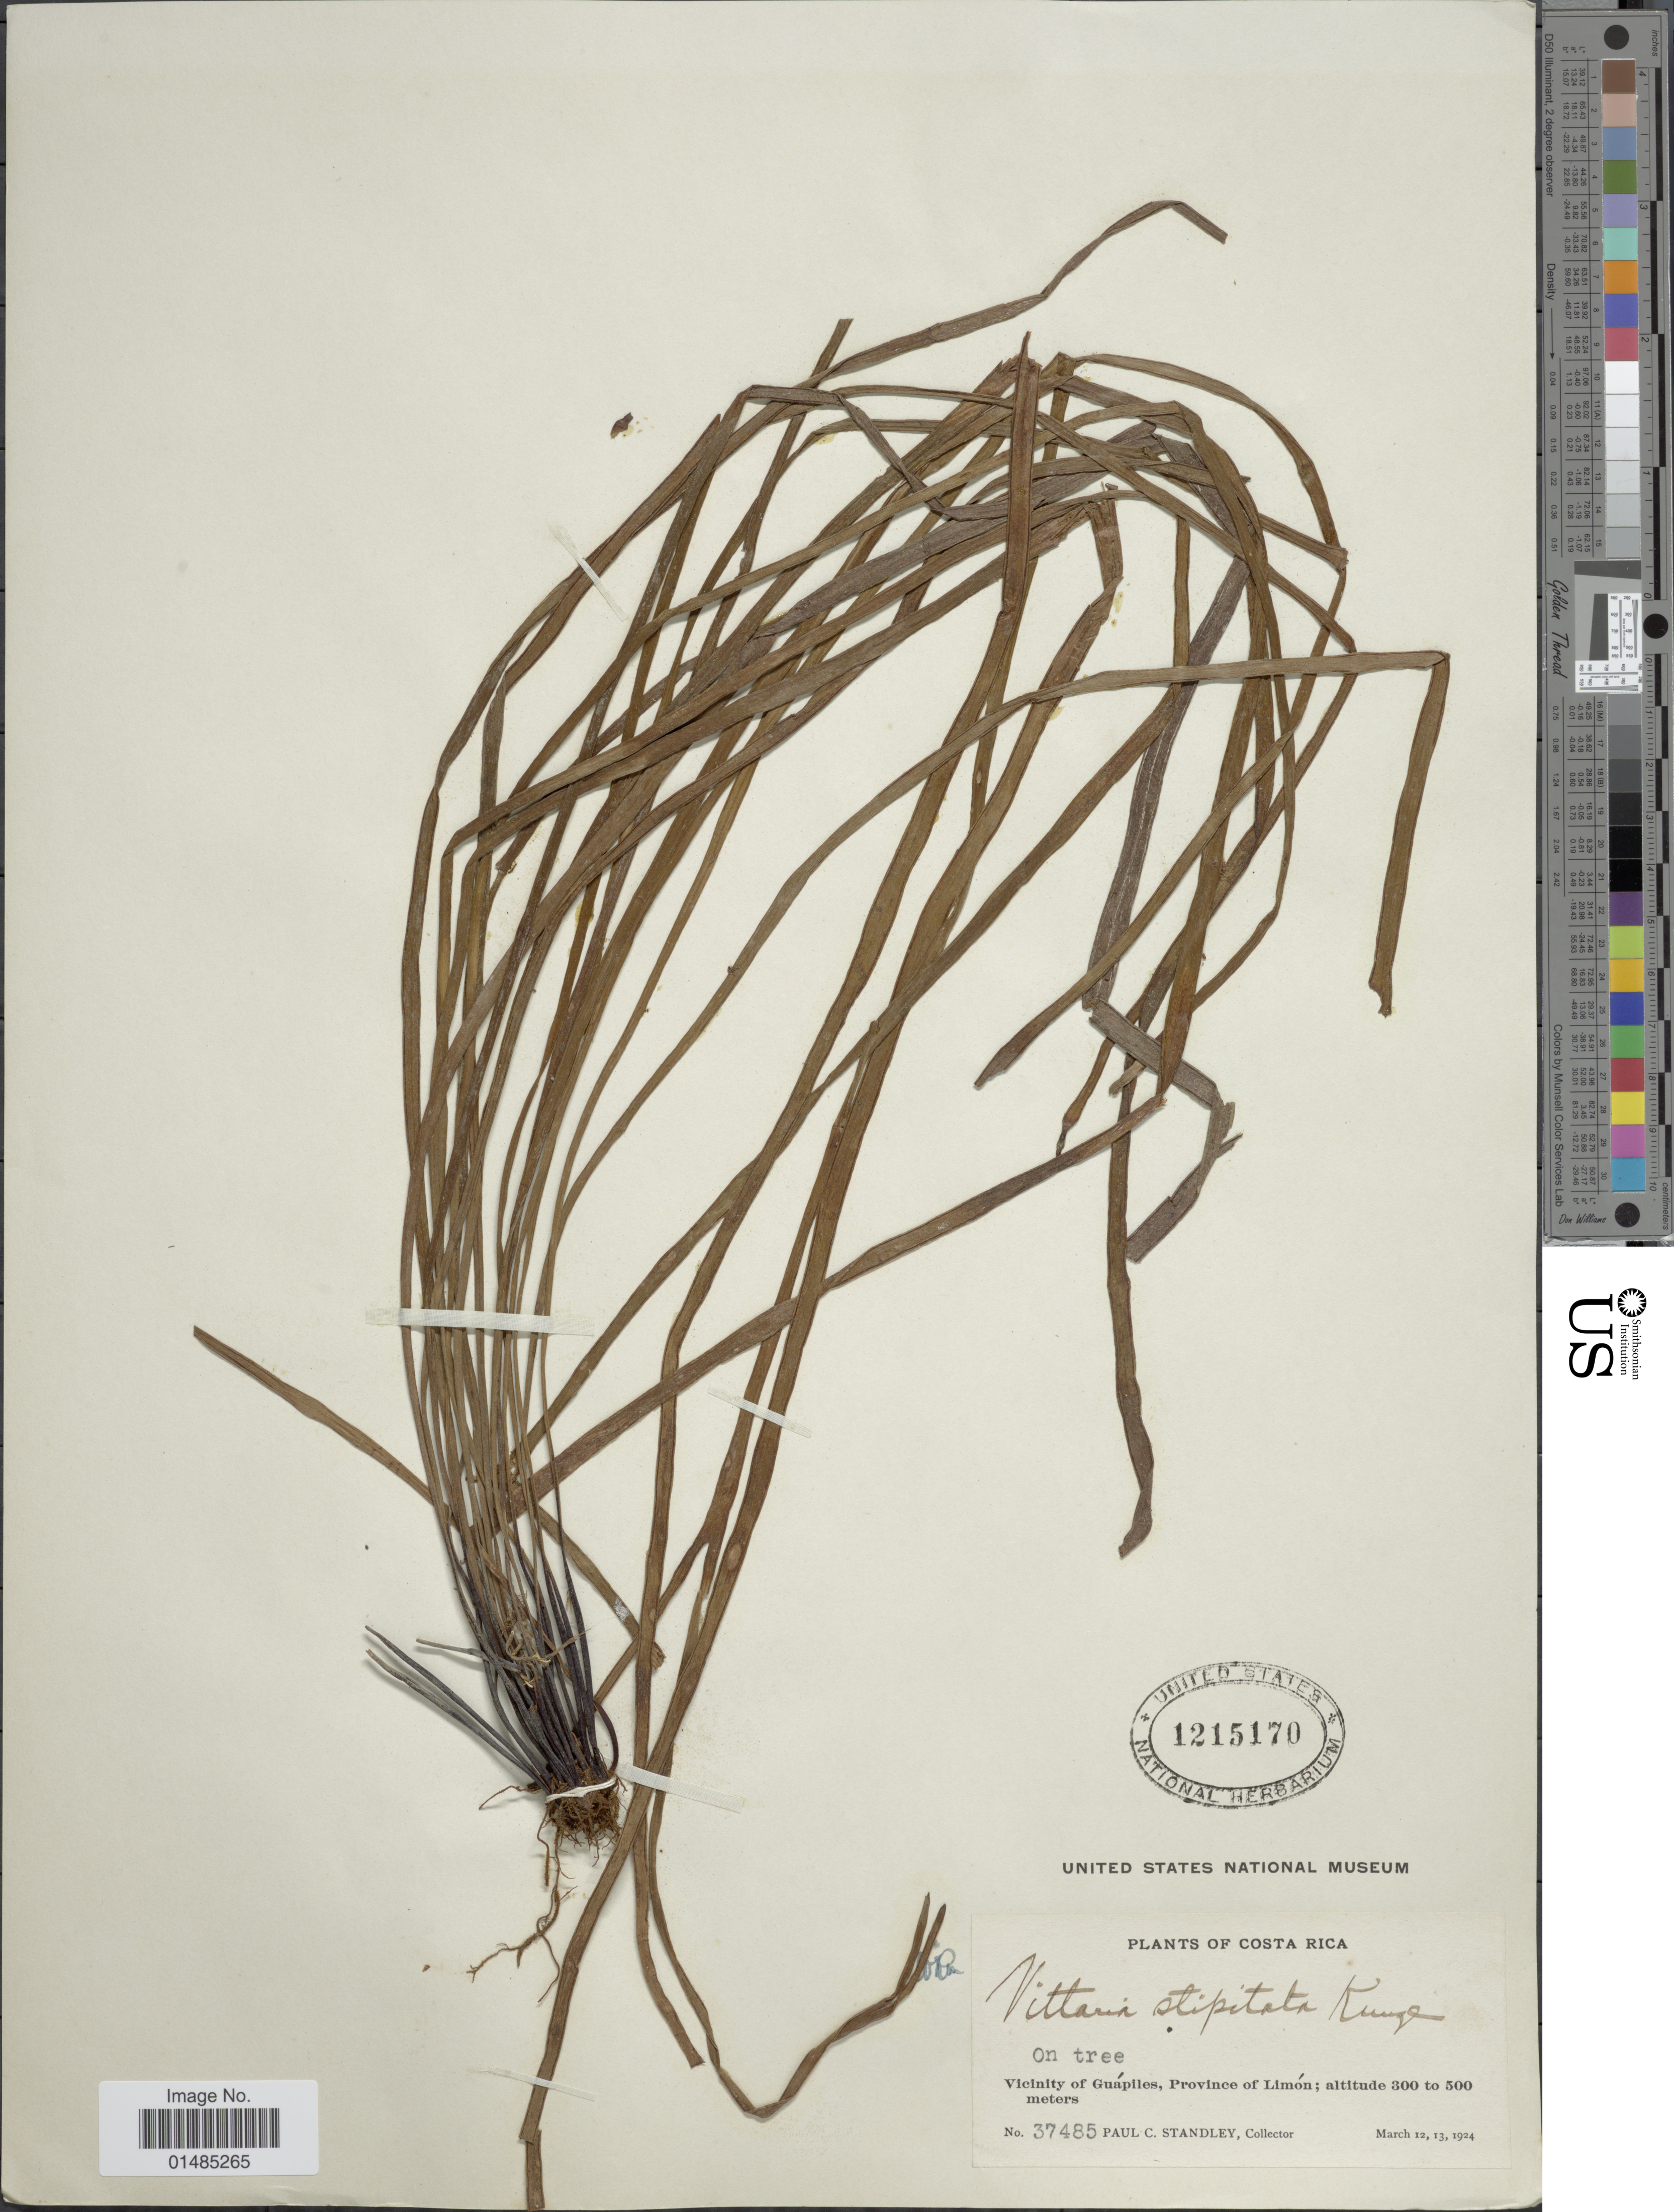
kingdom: Plantae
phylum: Tracheophyta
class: Polypodiopsida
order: Polypodiales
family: Pteridaceae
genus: Radiovittaria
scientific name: Radiovittaria stipitata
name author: (Kunze) E.H. Crane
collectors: P. C. Standley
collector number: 37485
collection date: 1924-03-12/1924-03-13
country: Costa Rica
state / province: Limón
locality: Vicinity of Guápiles, Province of Limón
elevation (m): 300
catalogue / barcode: US 1215170